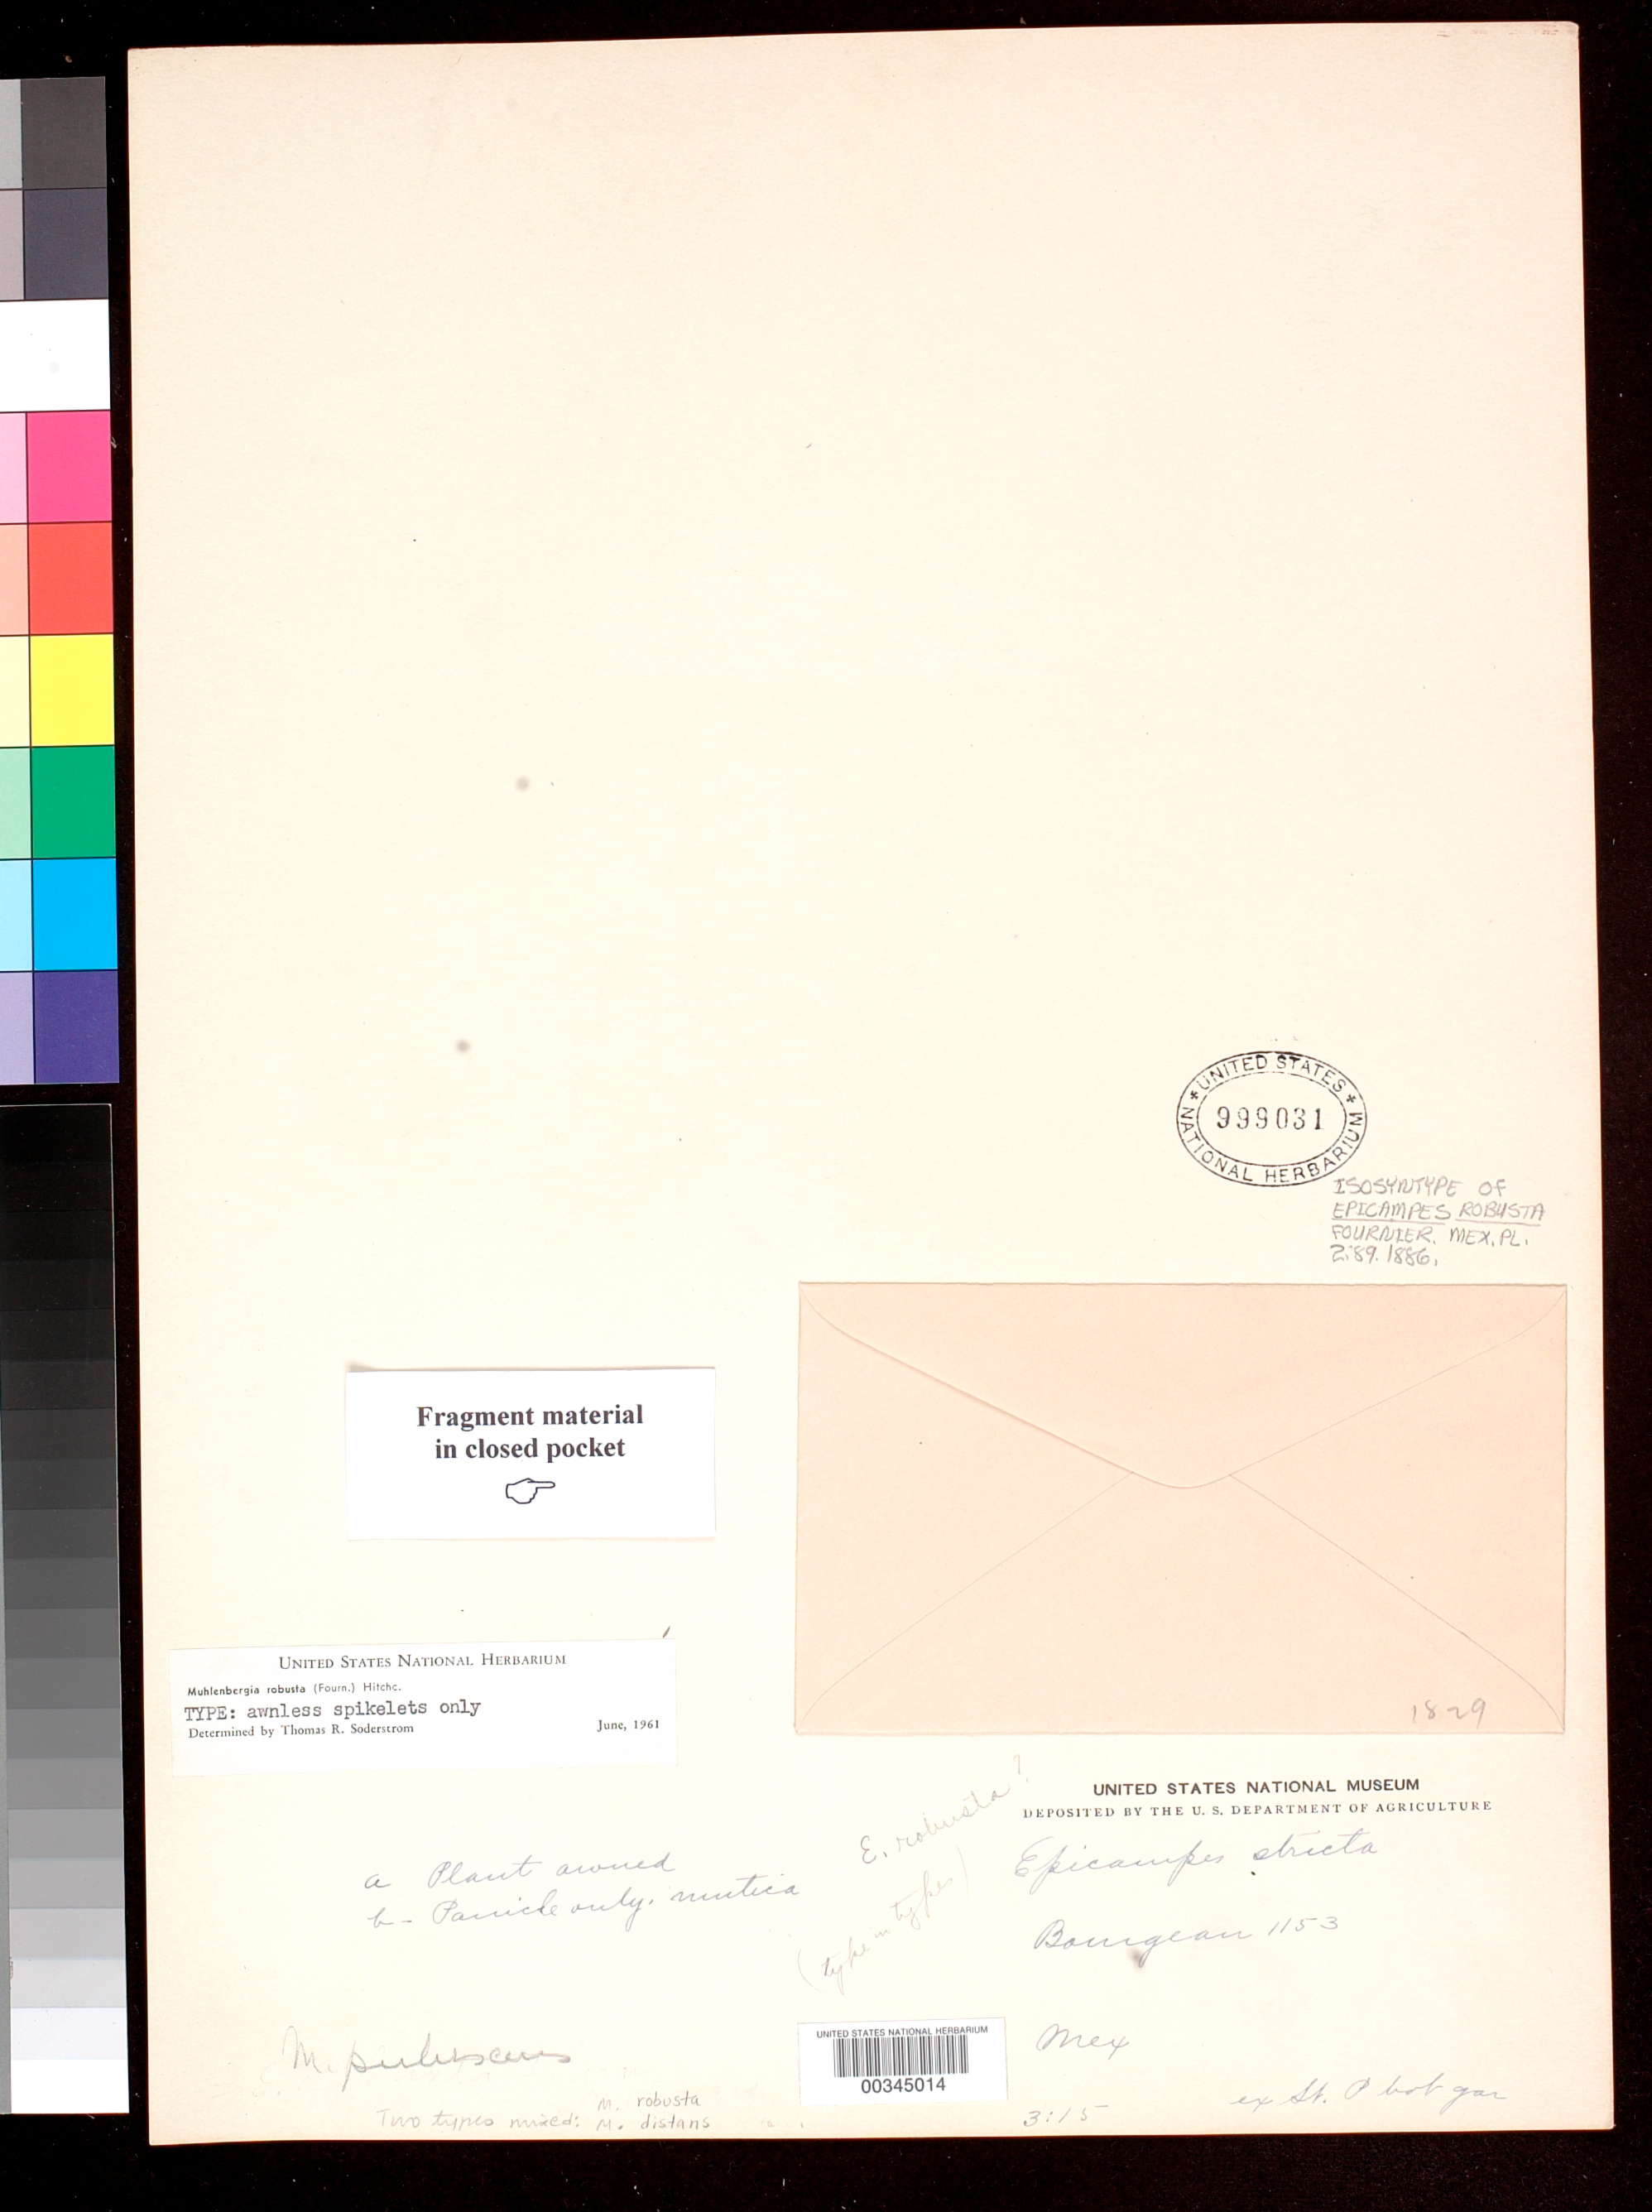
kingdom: Plantae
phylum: Tracheophyta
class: Liliopsida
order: Poales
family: Poaceae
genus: Epicampes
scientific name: Epicampes robusta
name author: E. Fourn.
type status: Type Fragment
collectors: E. Bourgeau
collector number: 1153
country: Mexico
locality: Santa Fe.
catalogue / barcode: US 999031